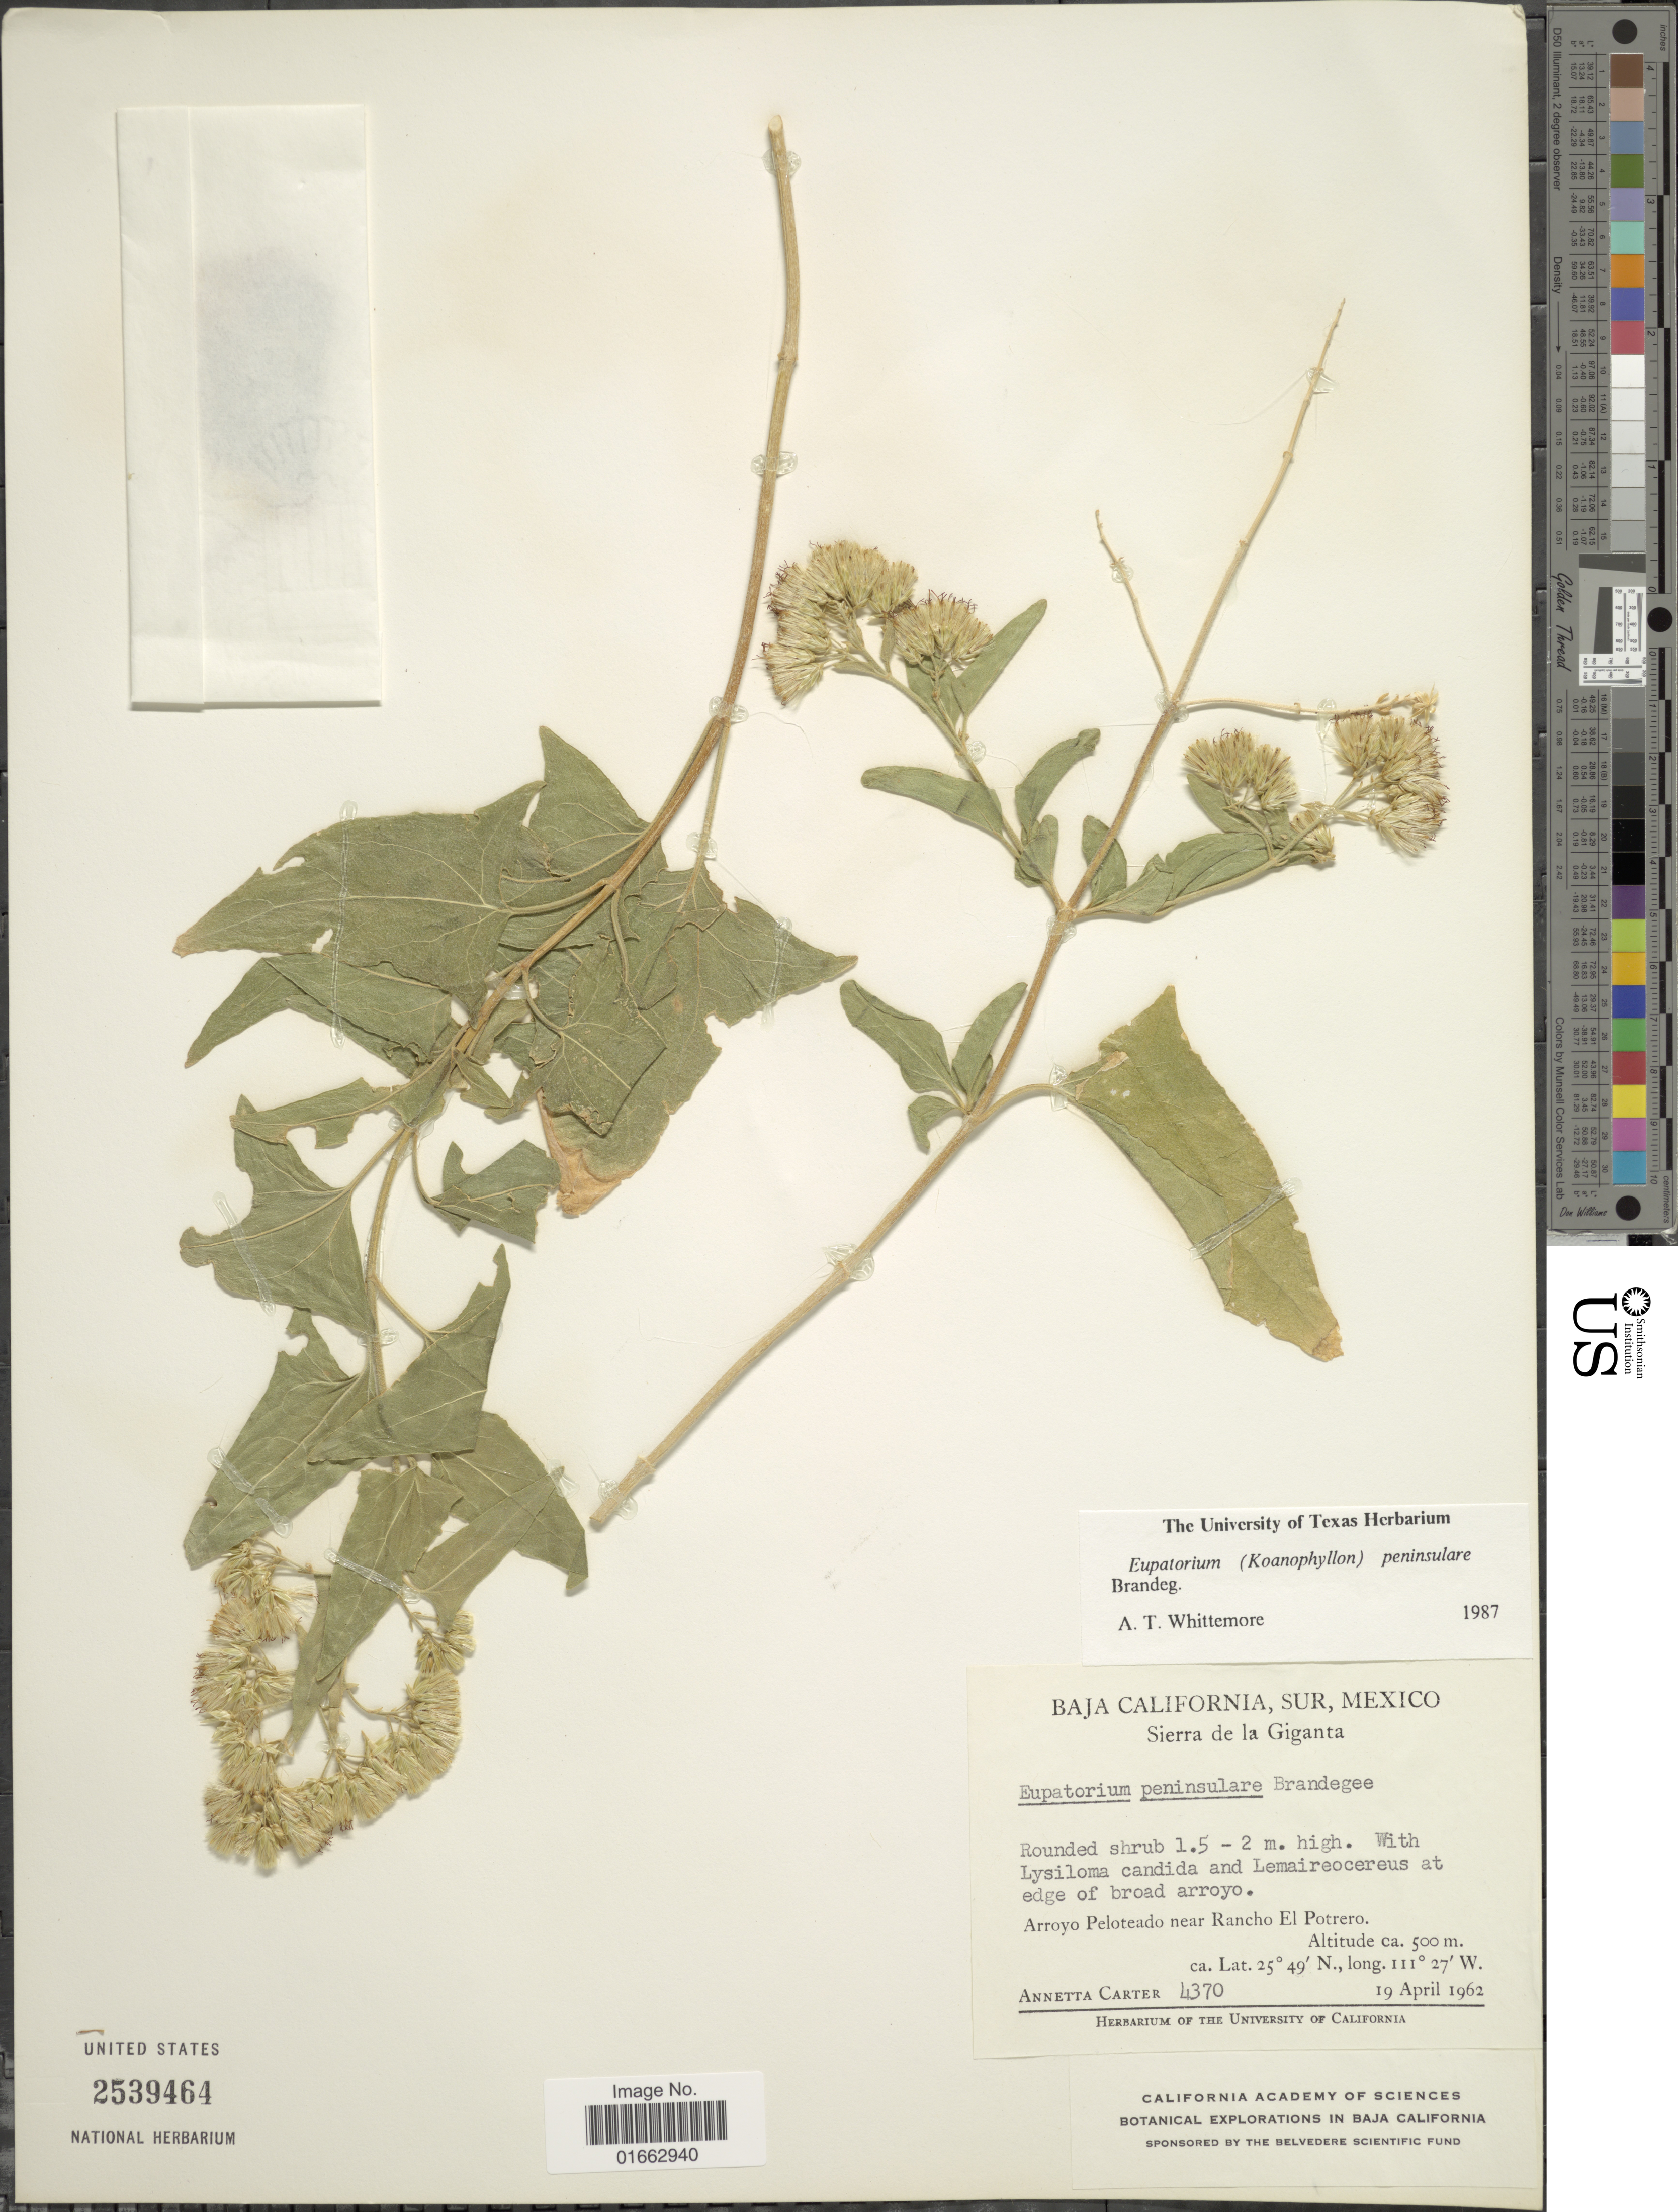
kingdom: Plantae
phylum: Tracheophyta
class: Magnoliopsida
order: Asterales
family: Asteraceae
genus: Critonia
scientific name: Critonia peninsularis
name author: (Brandegee) R.M. King & H. Rob.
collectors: A. Carter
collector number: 4370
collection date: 1962-04-19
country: Mexico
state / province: Baja California Sur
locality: Sierra de la Giganta, Arroyo Peloteado near Rancho El Potrero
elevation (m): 500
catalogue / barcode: US 2539464